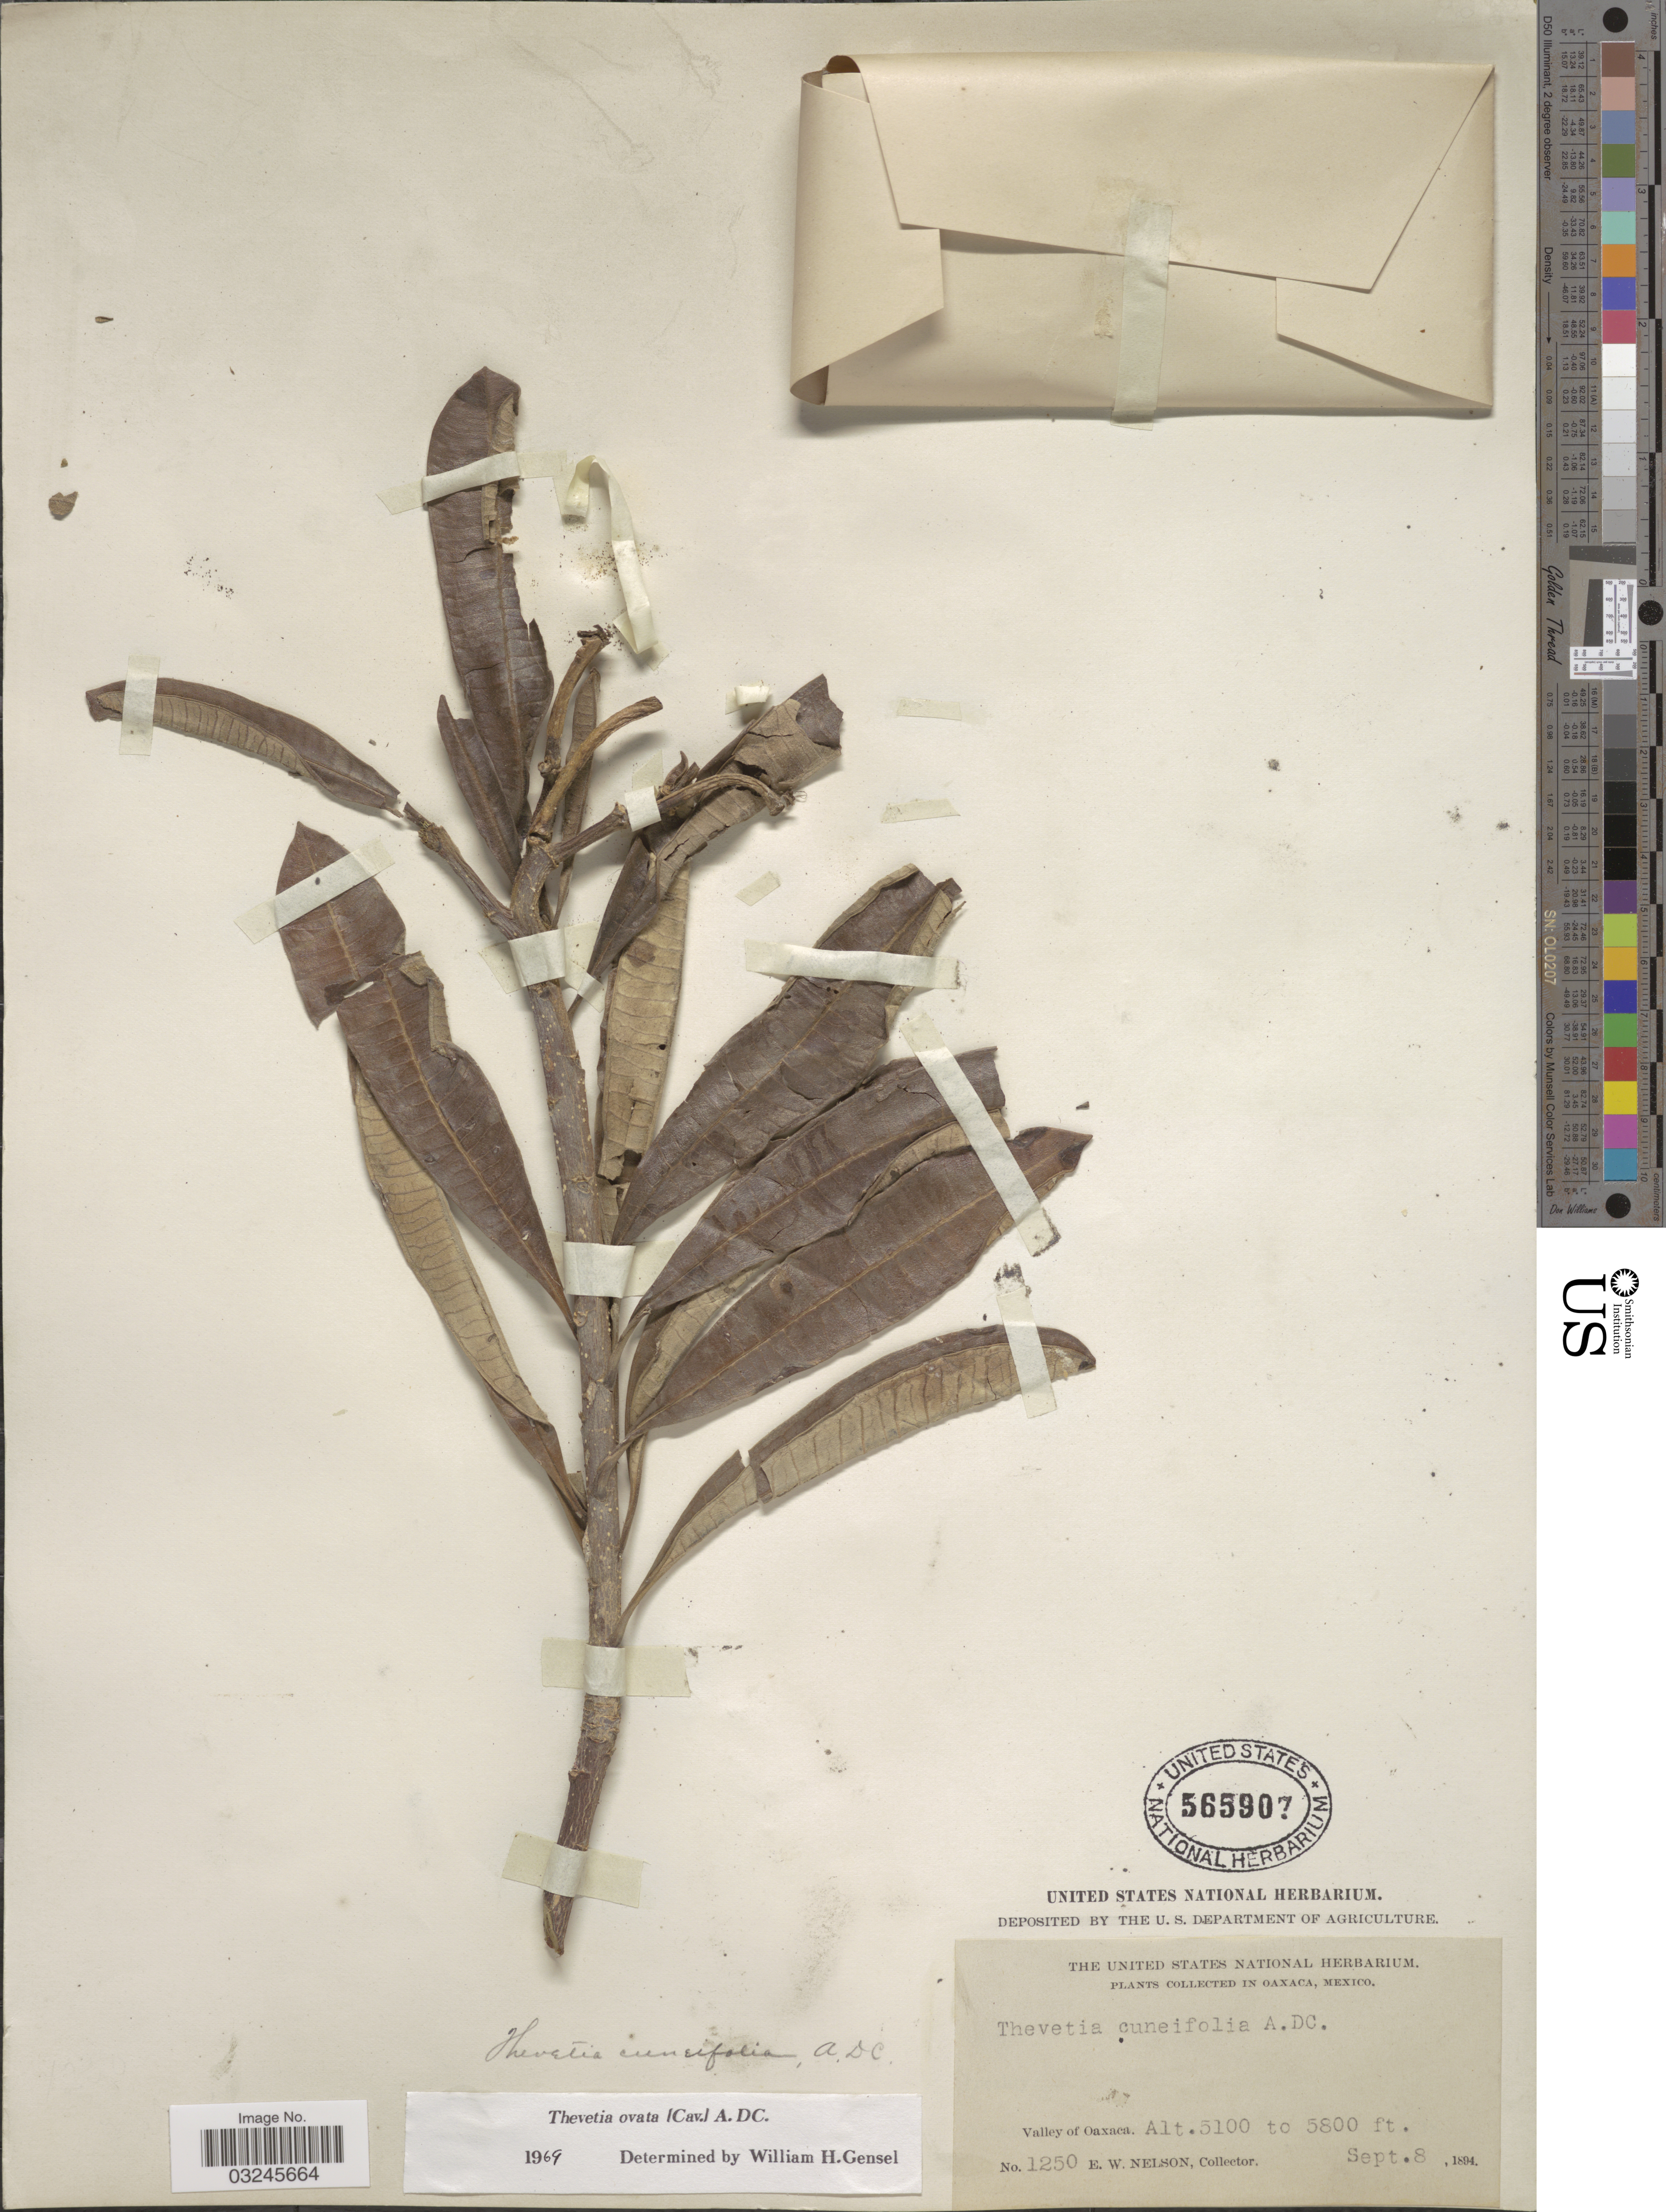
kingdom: Plantae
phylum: Tracheophyta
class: Magnoliopsida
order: Gentianales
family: Apocynaceae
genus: Thevetia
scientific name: Thevetia ovata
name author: (Cav.) A. DC.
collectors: E. W. Nelson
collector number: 1250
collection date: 1894-09-08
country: Mexico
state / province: Oaxaca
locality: Valley of Oaxaca.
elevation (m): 1554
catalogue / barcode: US 565907